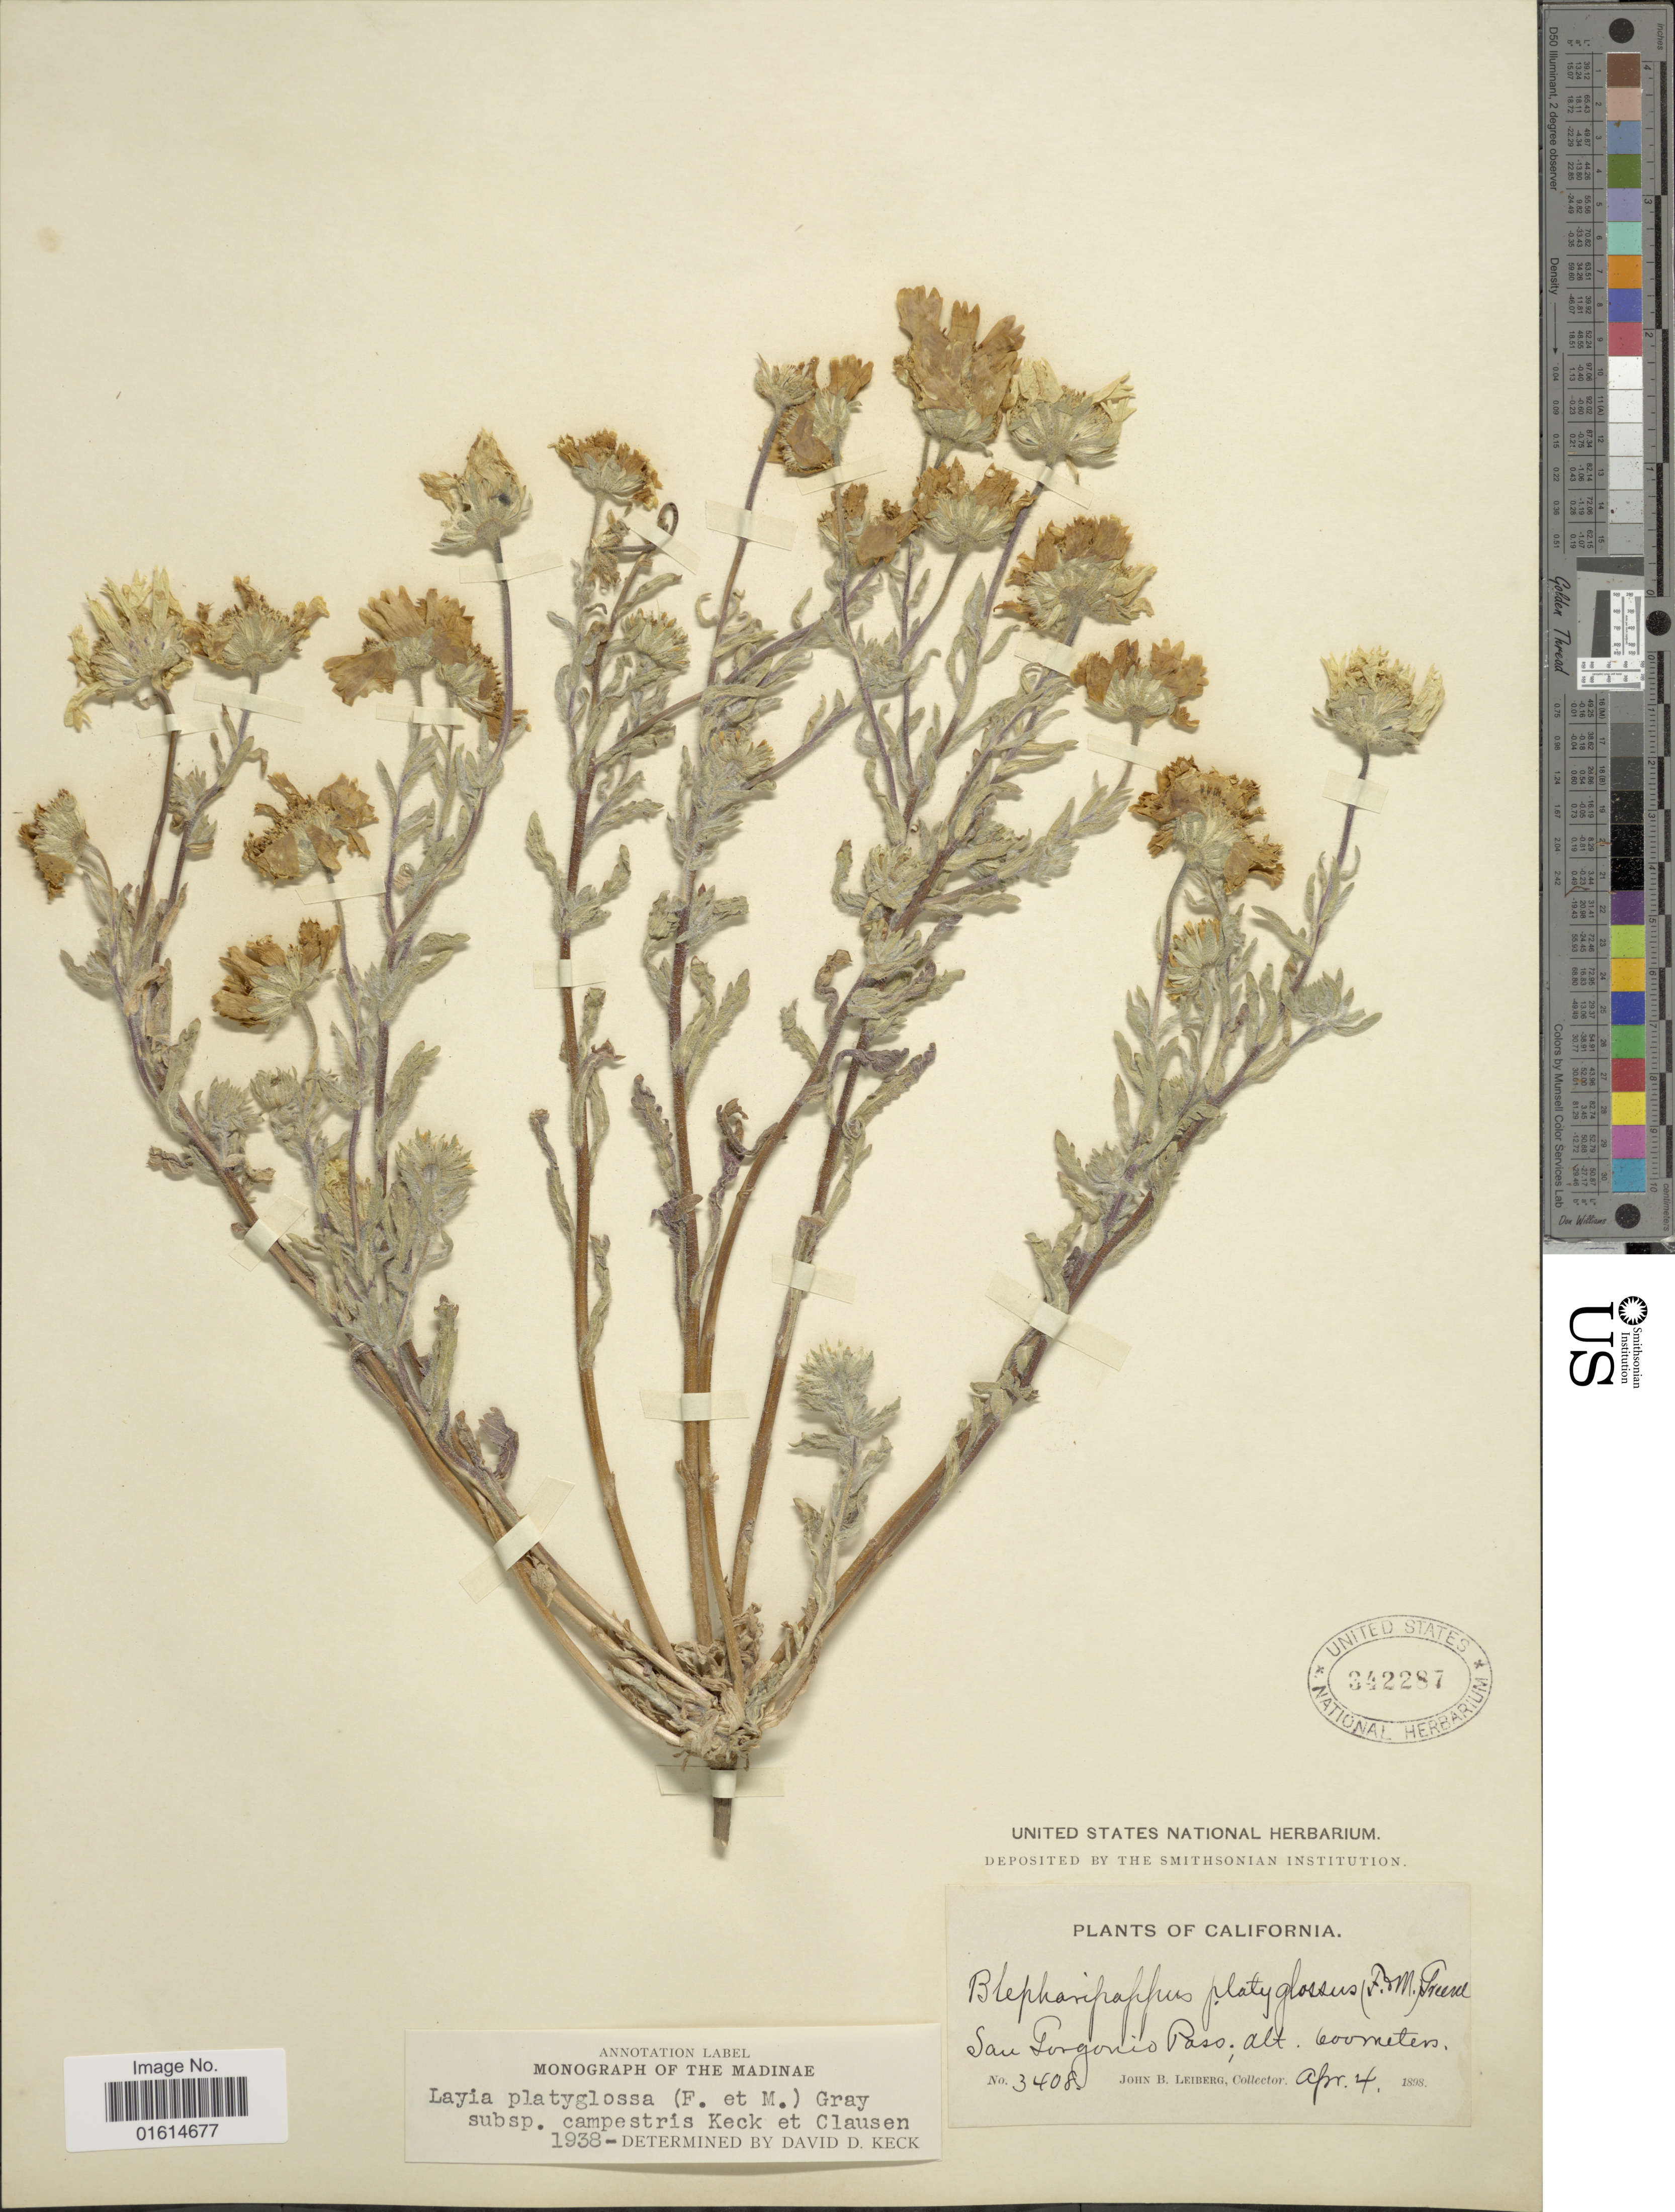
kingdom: Plantae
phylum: Tracheophyta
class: Magnoliopsida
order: Asterales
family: Asteraceae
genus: Layia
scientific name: Layia platyglossa subsp. campestris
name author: D.D. Keck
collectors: J. B. Leiberg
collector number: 3408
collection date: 1898-04-04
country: United States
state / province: California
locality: San Gorgorio Pass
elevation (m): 600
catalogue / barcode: US 342287